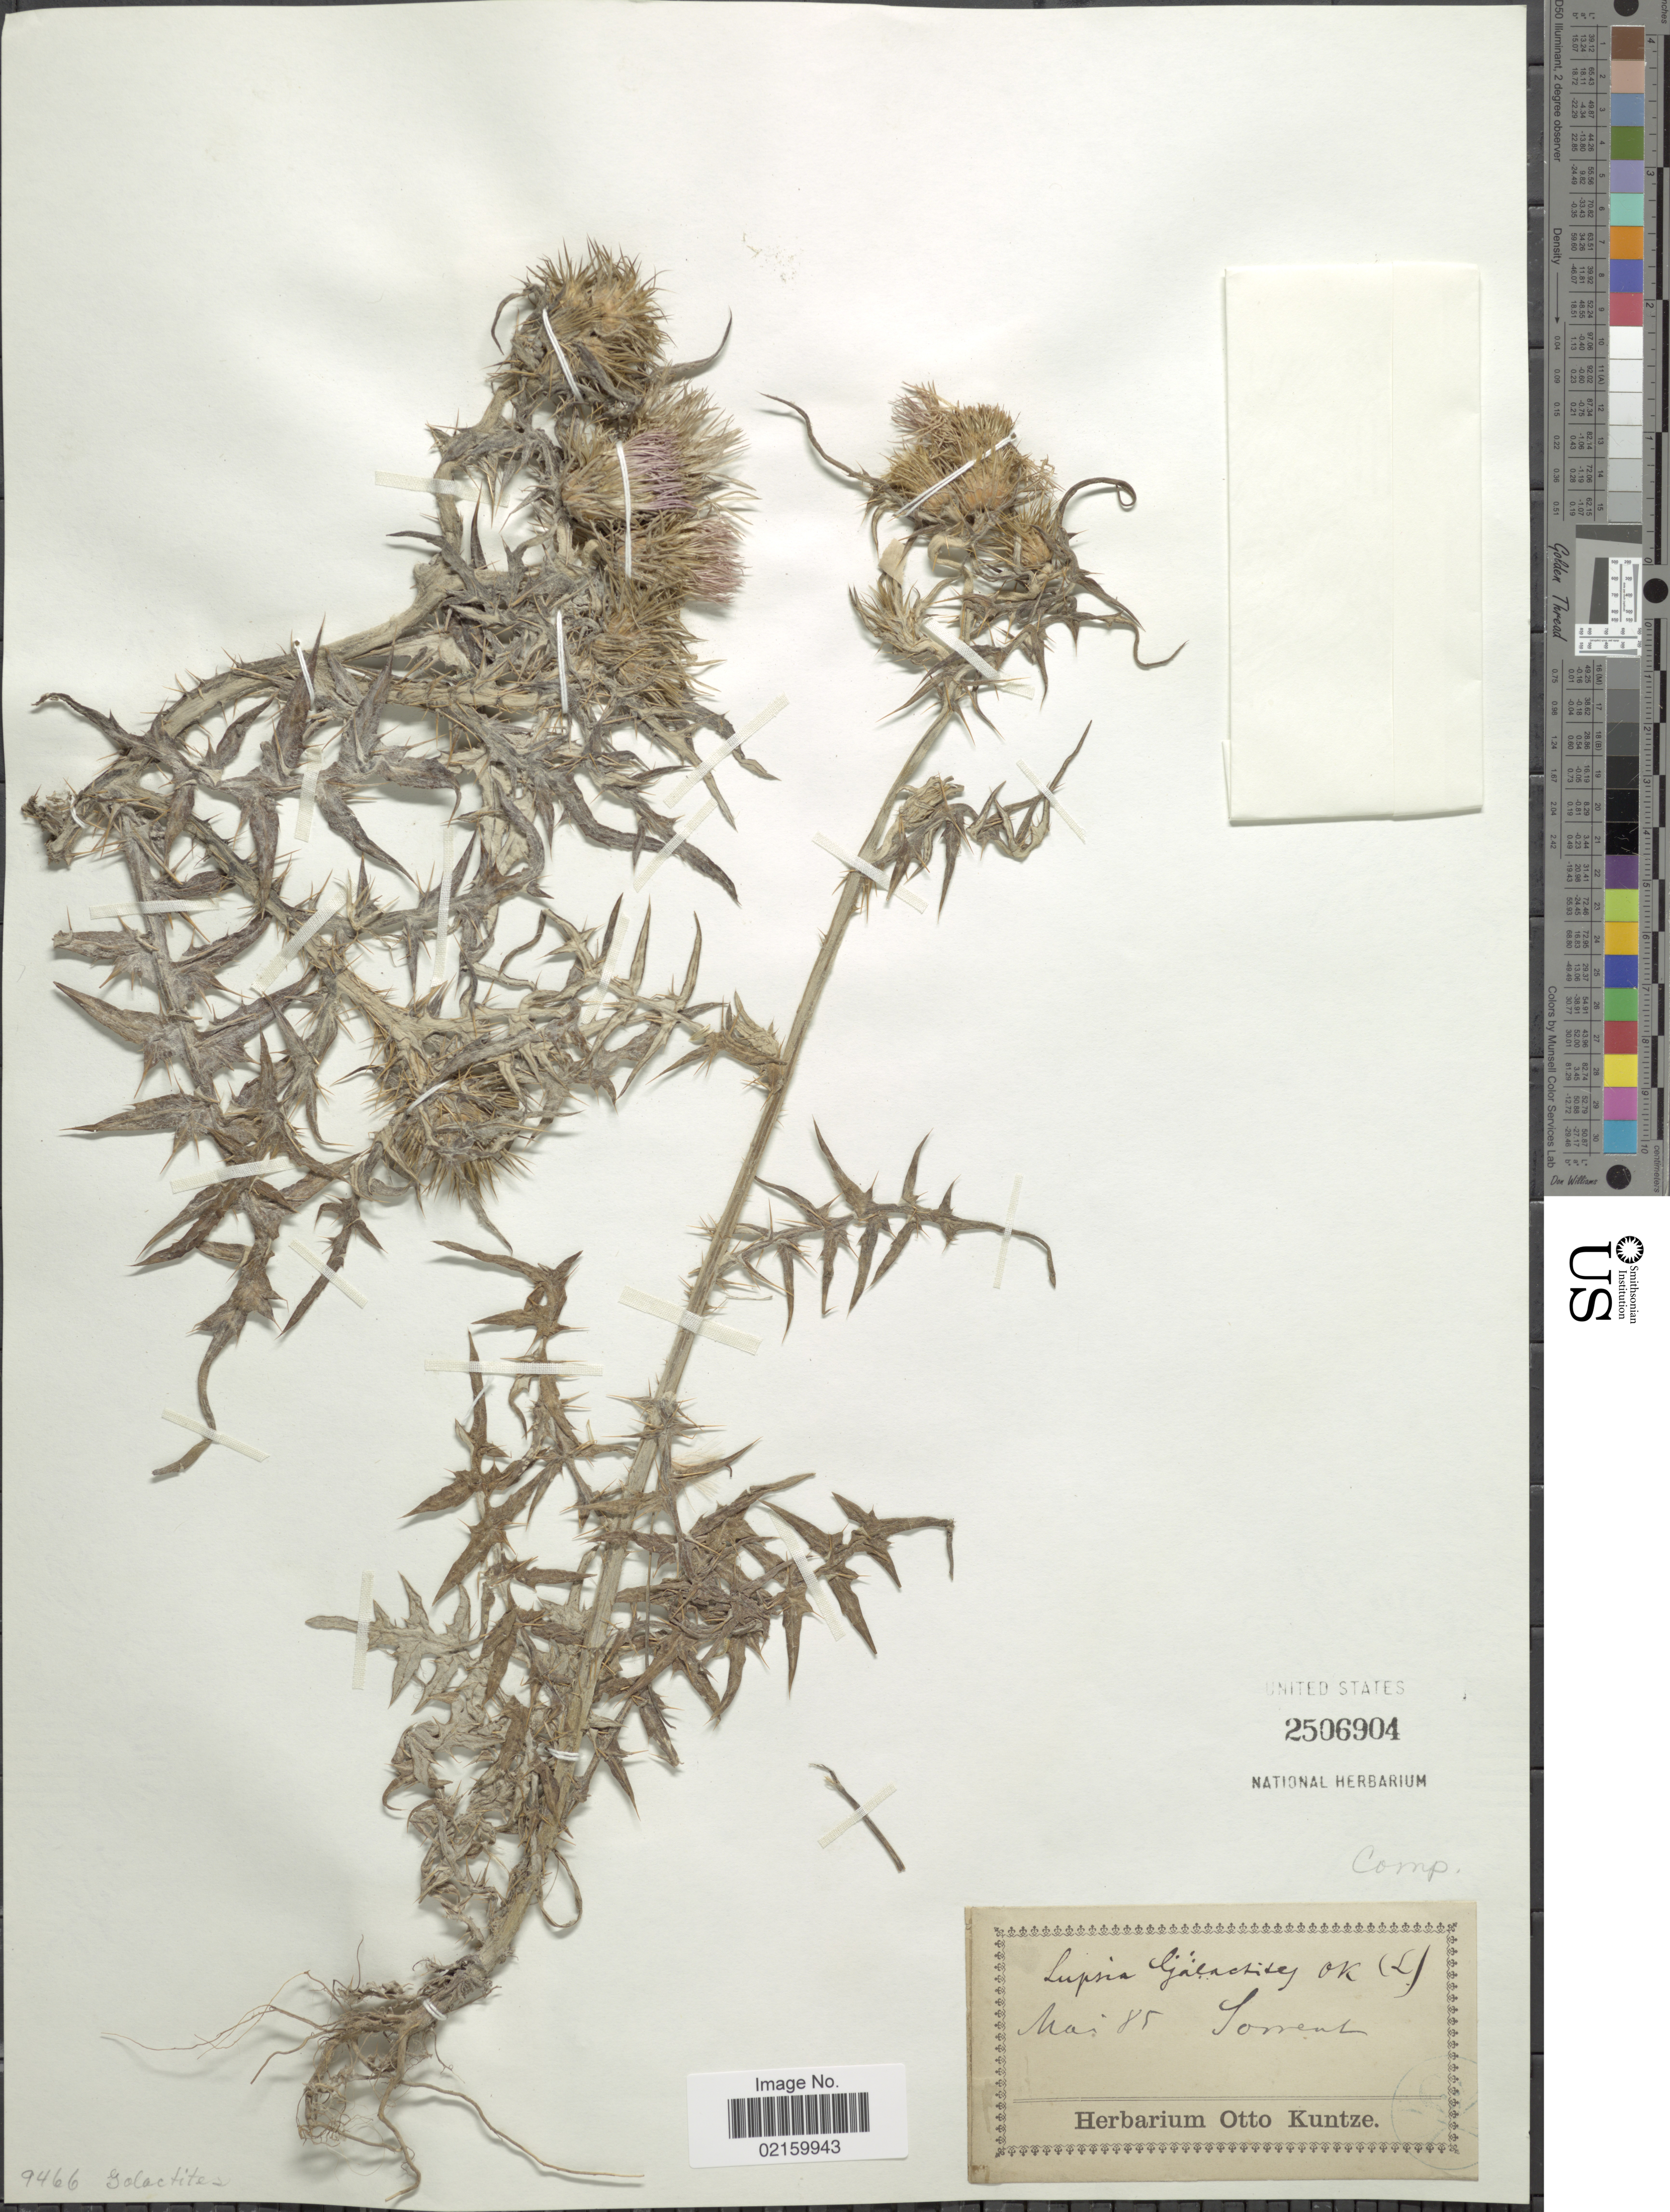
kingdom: Plantae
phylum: Tracheophyta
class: Magnoliopsida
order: Asterales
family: Asteraceae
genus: Galactites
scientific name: Galactites tomentosa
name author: Moench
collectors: ex herb. Otto Kuntze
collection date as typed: Transcribed d/m/y: /5/85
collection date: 1885-05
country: Italy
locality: Sorrent [interpreted]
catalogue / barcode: US 2506904